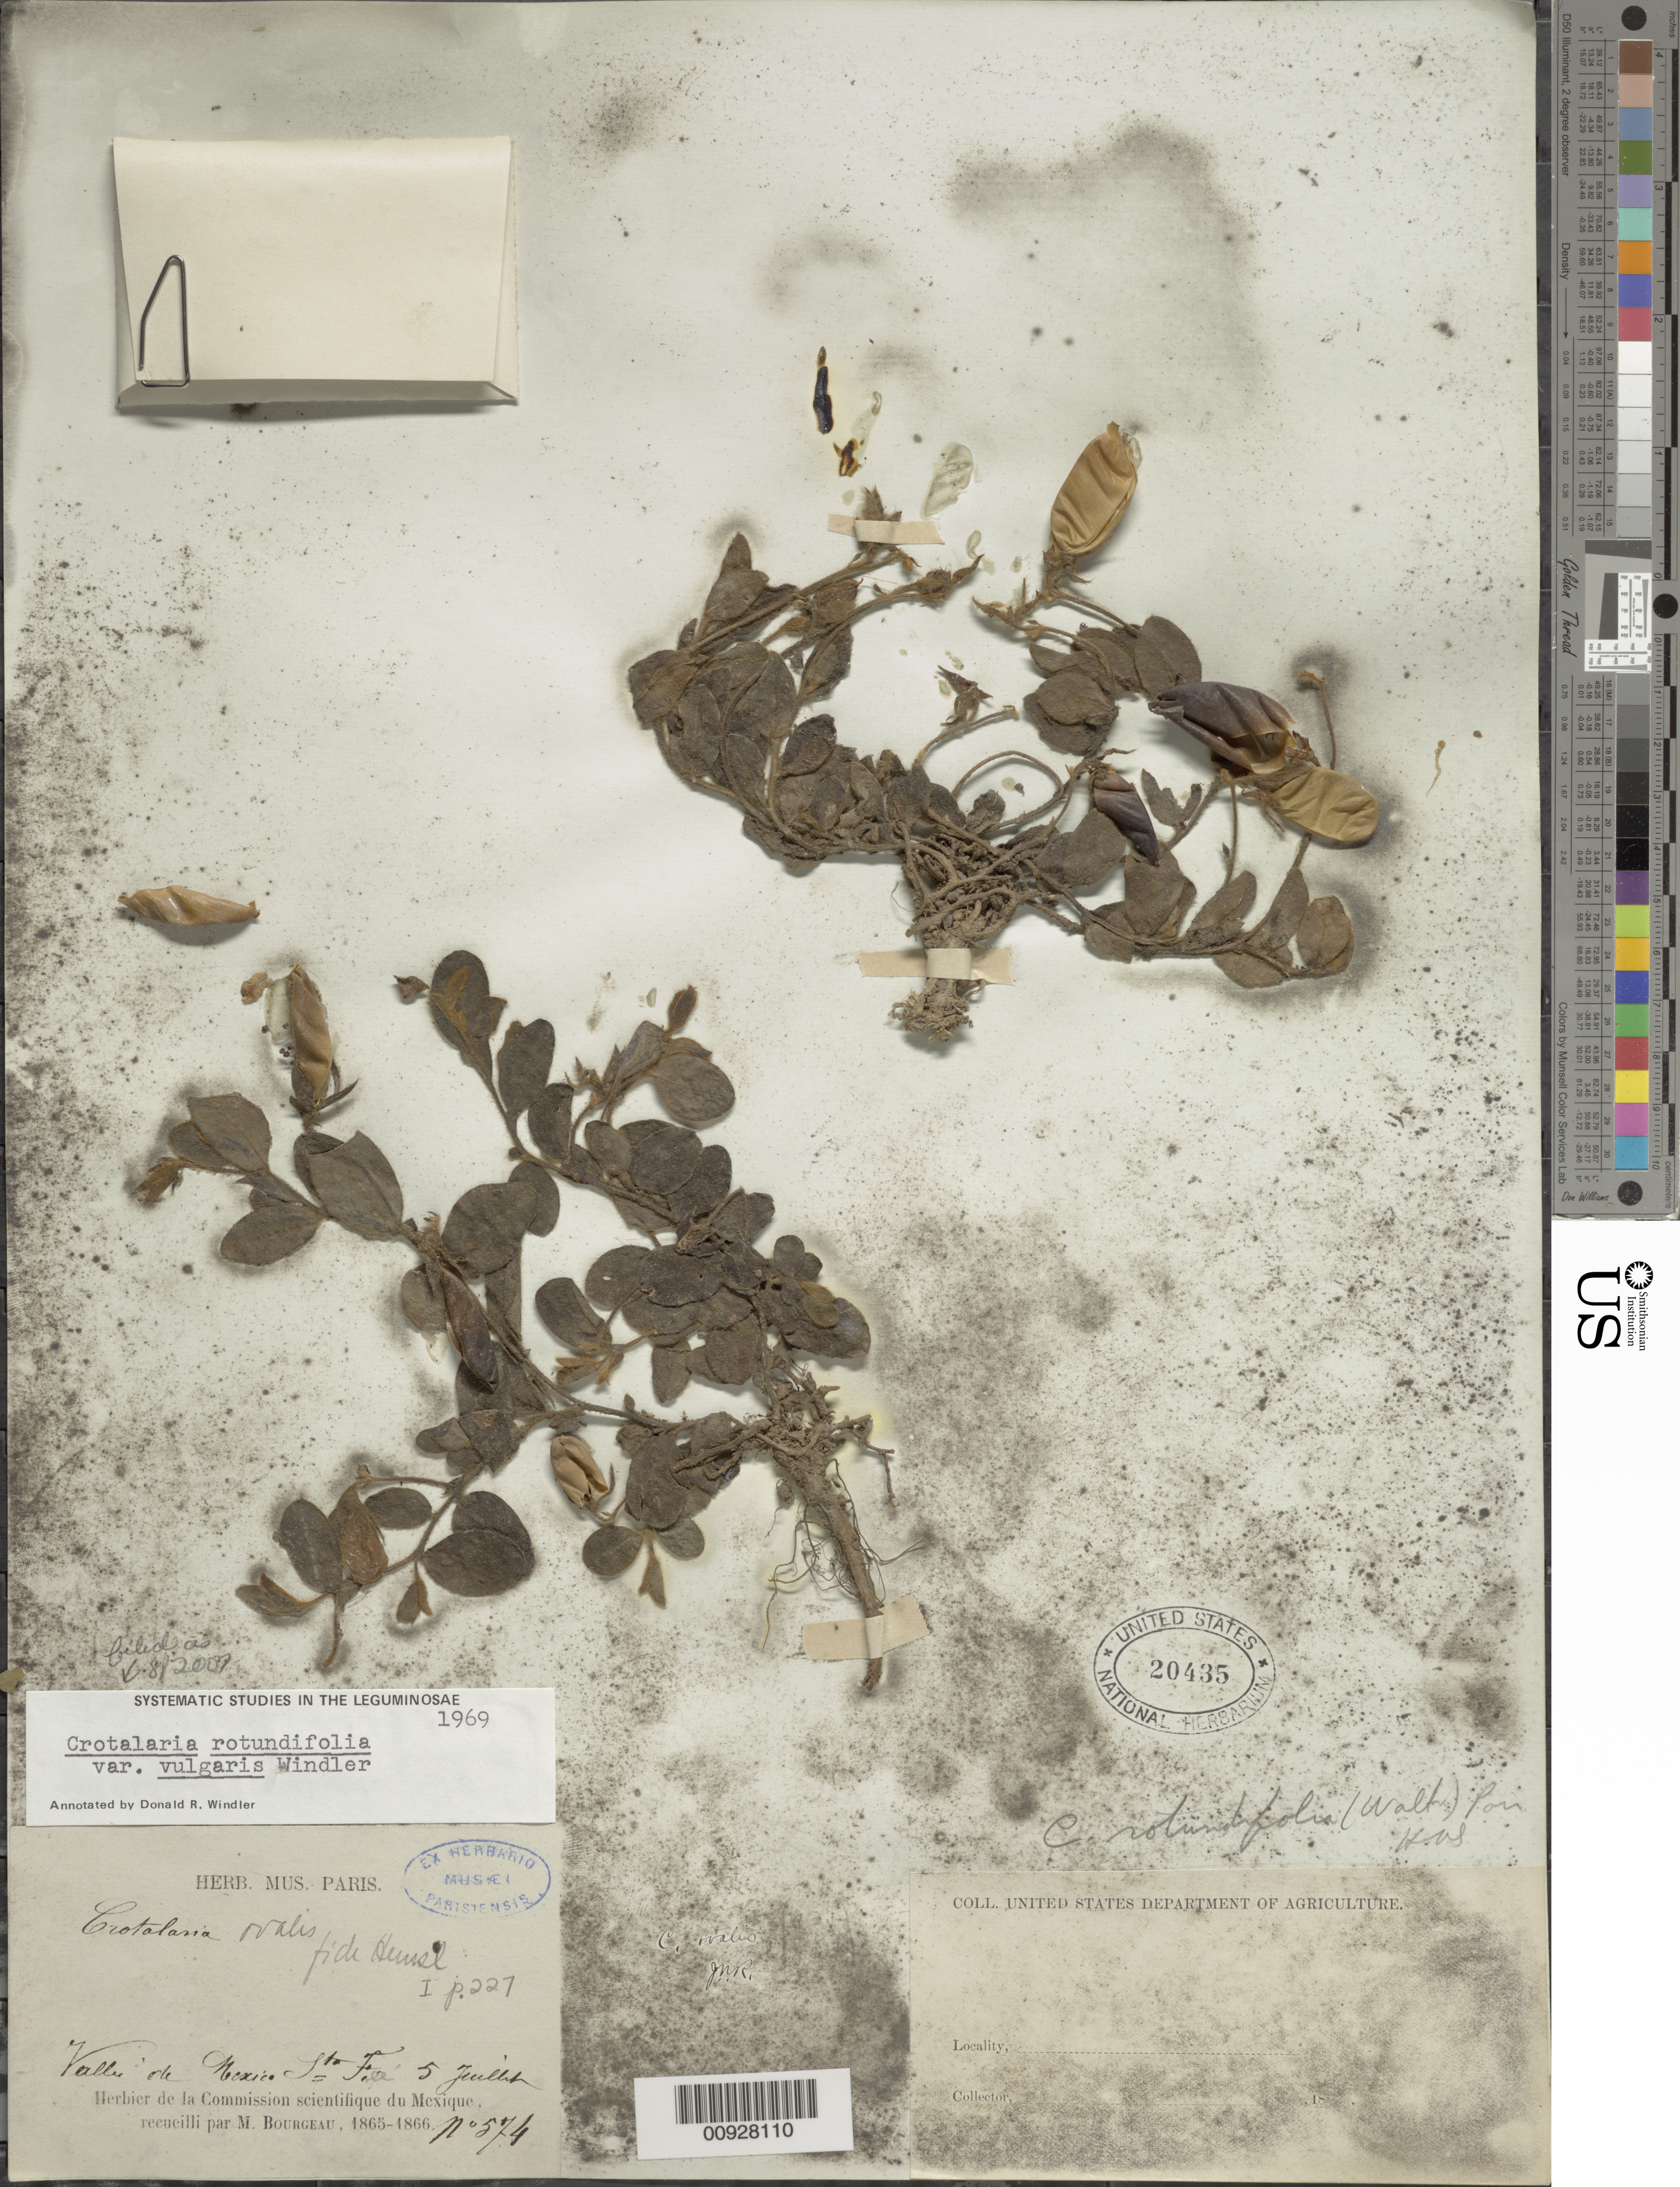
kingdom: Plantae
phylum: Tracheophyta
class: Magnoliopsida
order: Fabales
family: Fabaceae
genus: Crotalaria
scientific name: Crotalaria rotundifolia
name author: Walter ex J.F. Gmel.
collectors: E. Bourgeau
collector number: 574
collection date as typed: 05 Jul 1865 or 05 Jul 1866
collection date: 1865-07-05 or 1866-07-05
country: Mexico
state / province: Distrito Federal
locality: Vallée de Mexico. Sta Fé.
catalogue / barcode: US 20435